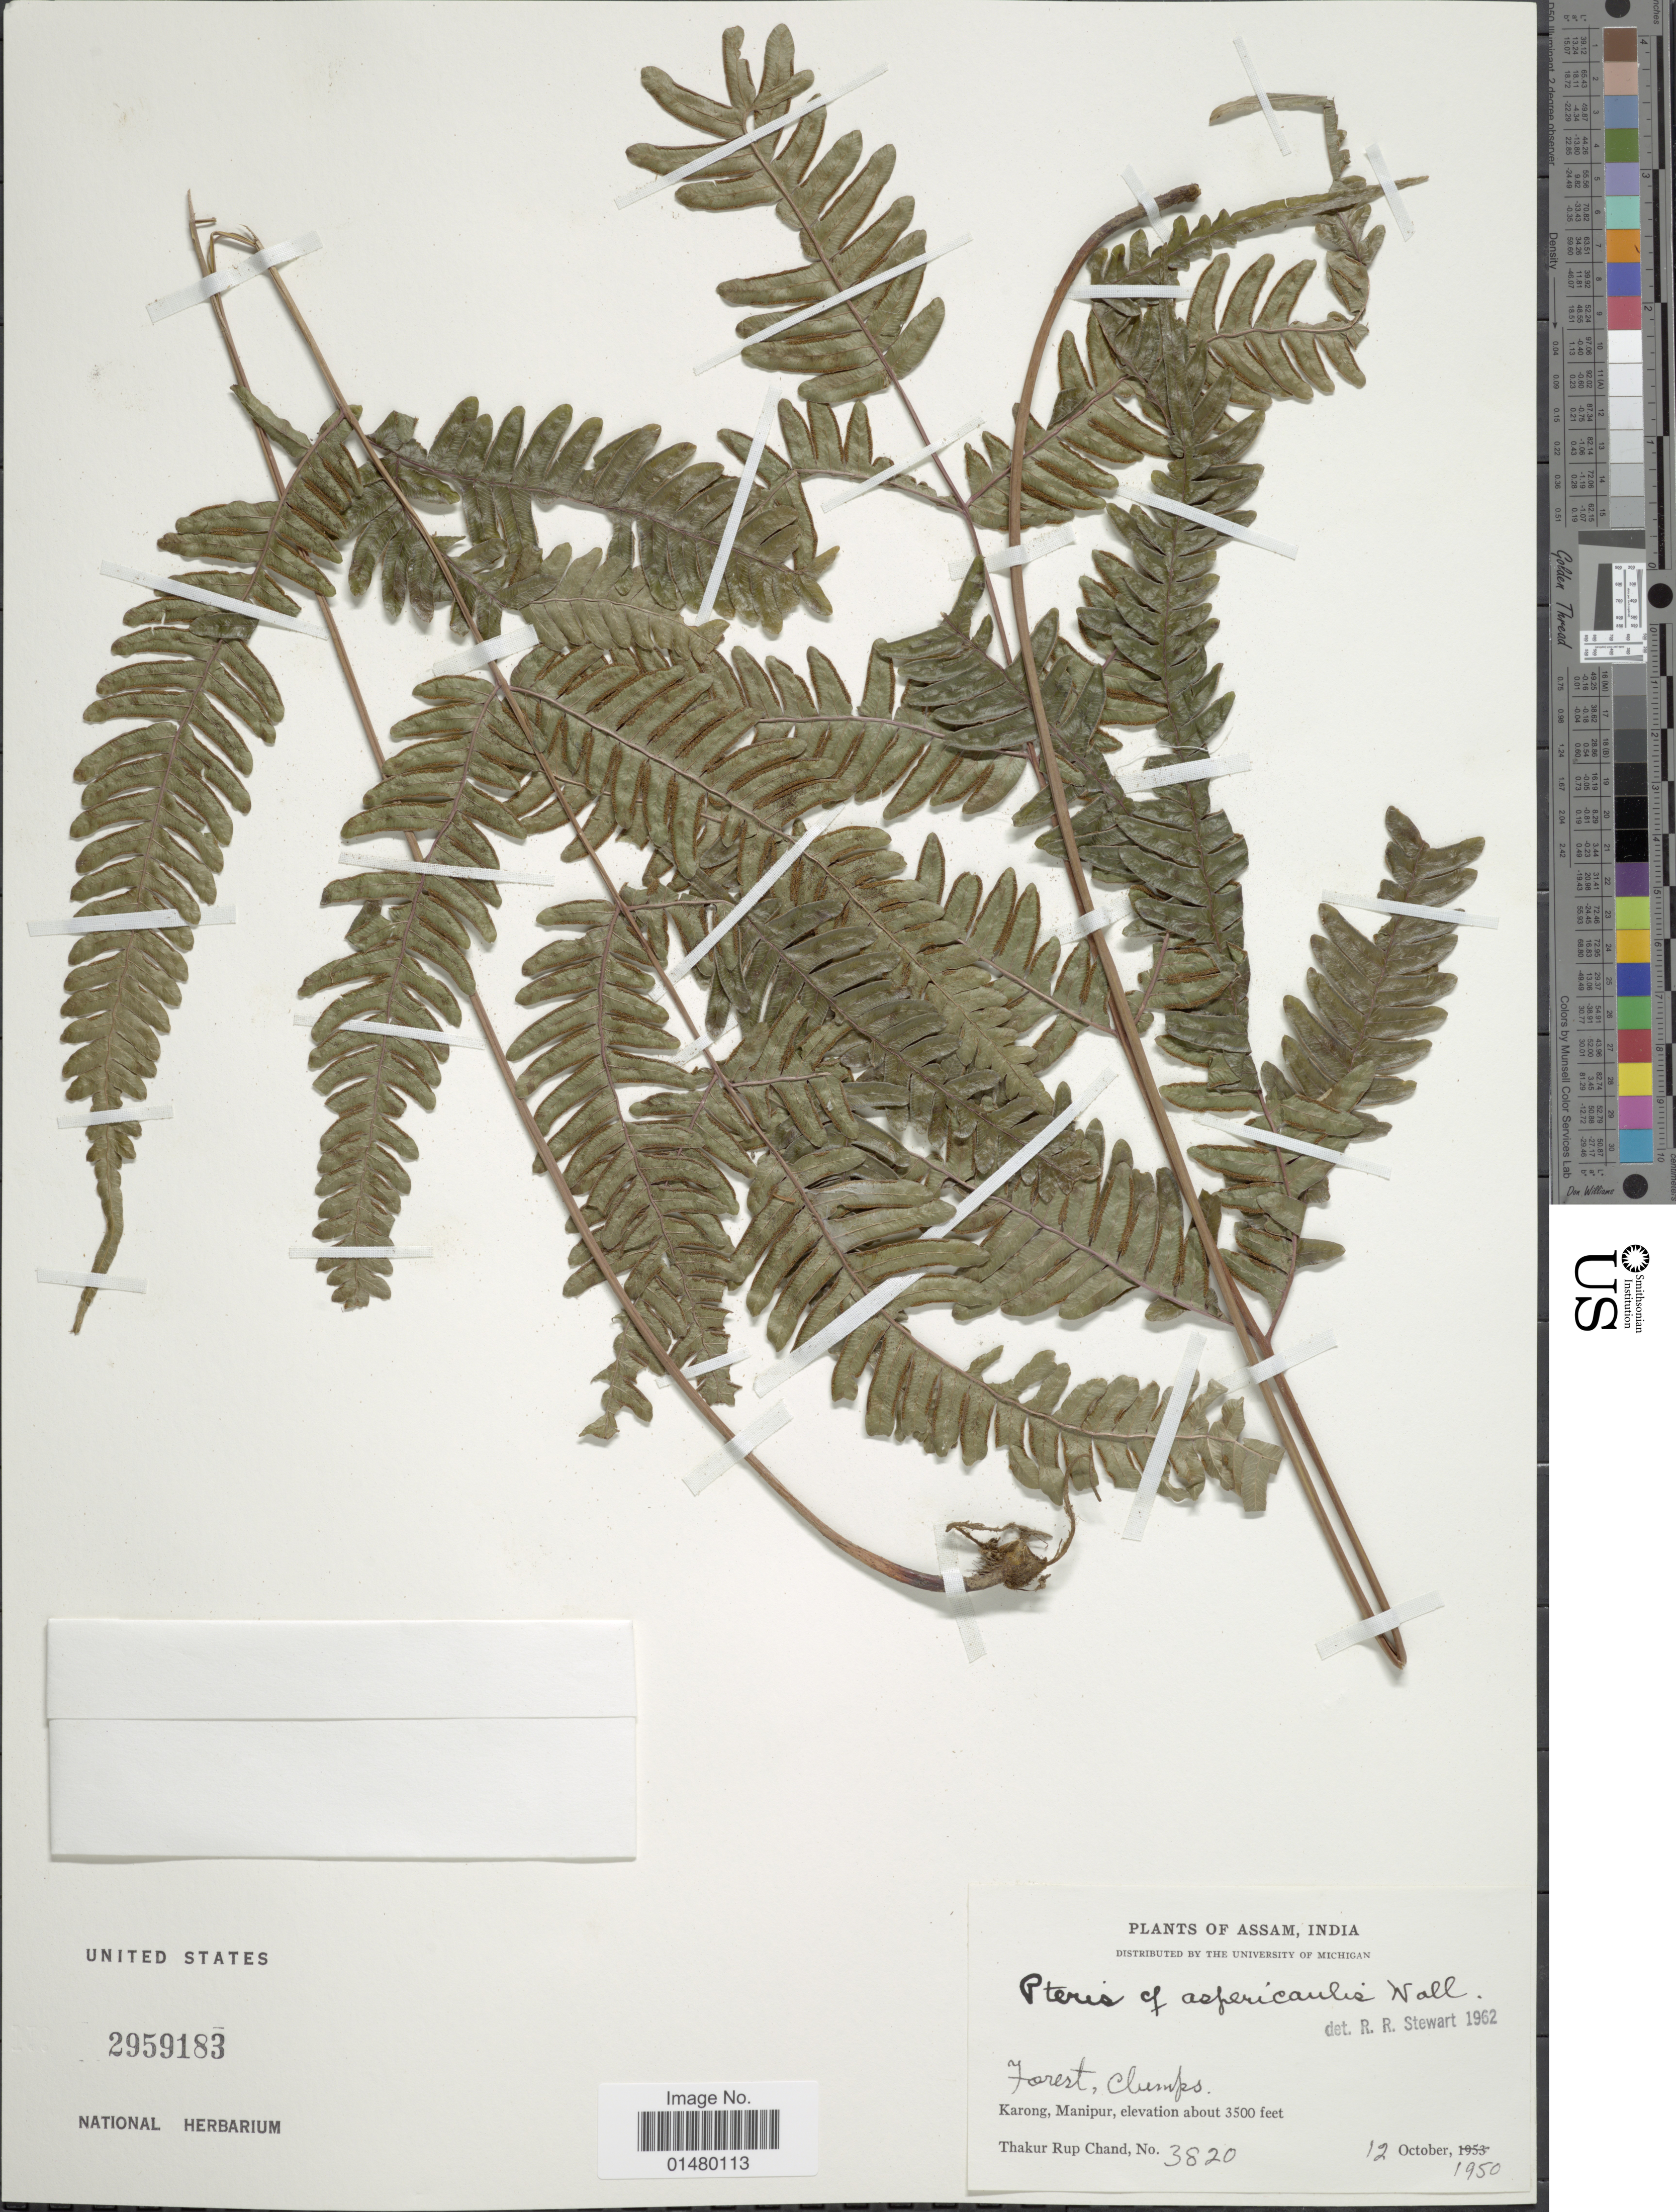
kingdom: Plantae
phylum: Tracheophyta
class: Polypodiopsida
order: Polypodiales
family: Pteridaceae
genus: Pteris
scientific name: Pteris aspericaulis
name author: Wall. ex Hieron.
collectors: T. R. Chand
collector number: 3820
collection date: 1950-10-12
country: India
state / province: Manipur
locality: Karong, Manipur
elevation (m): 1067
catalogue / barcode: US 2959183